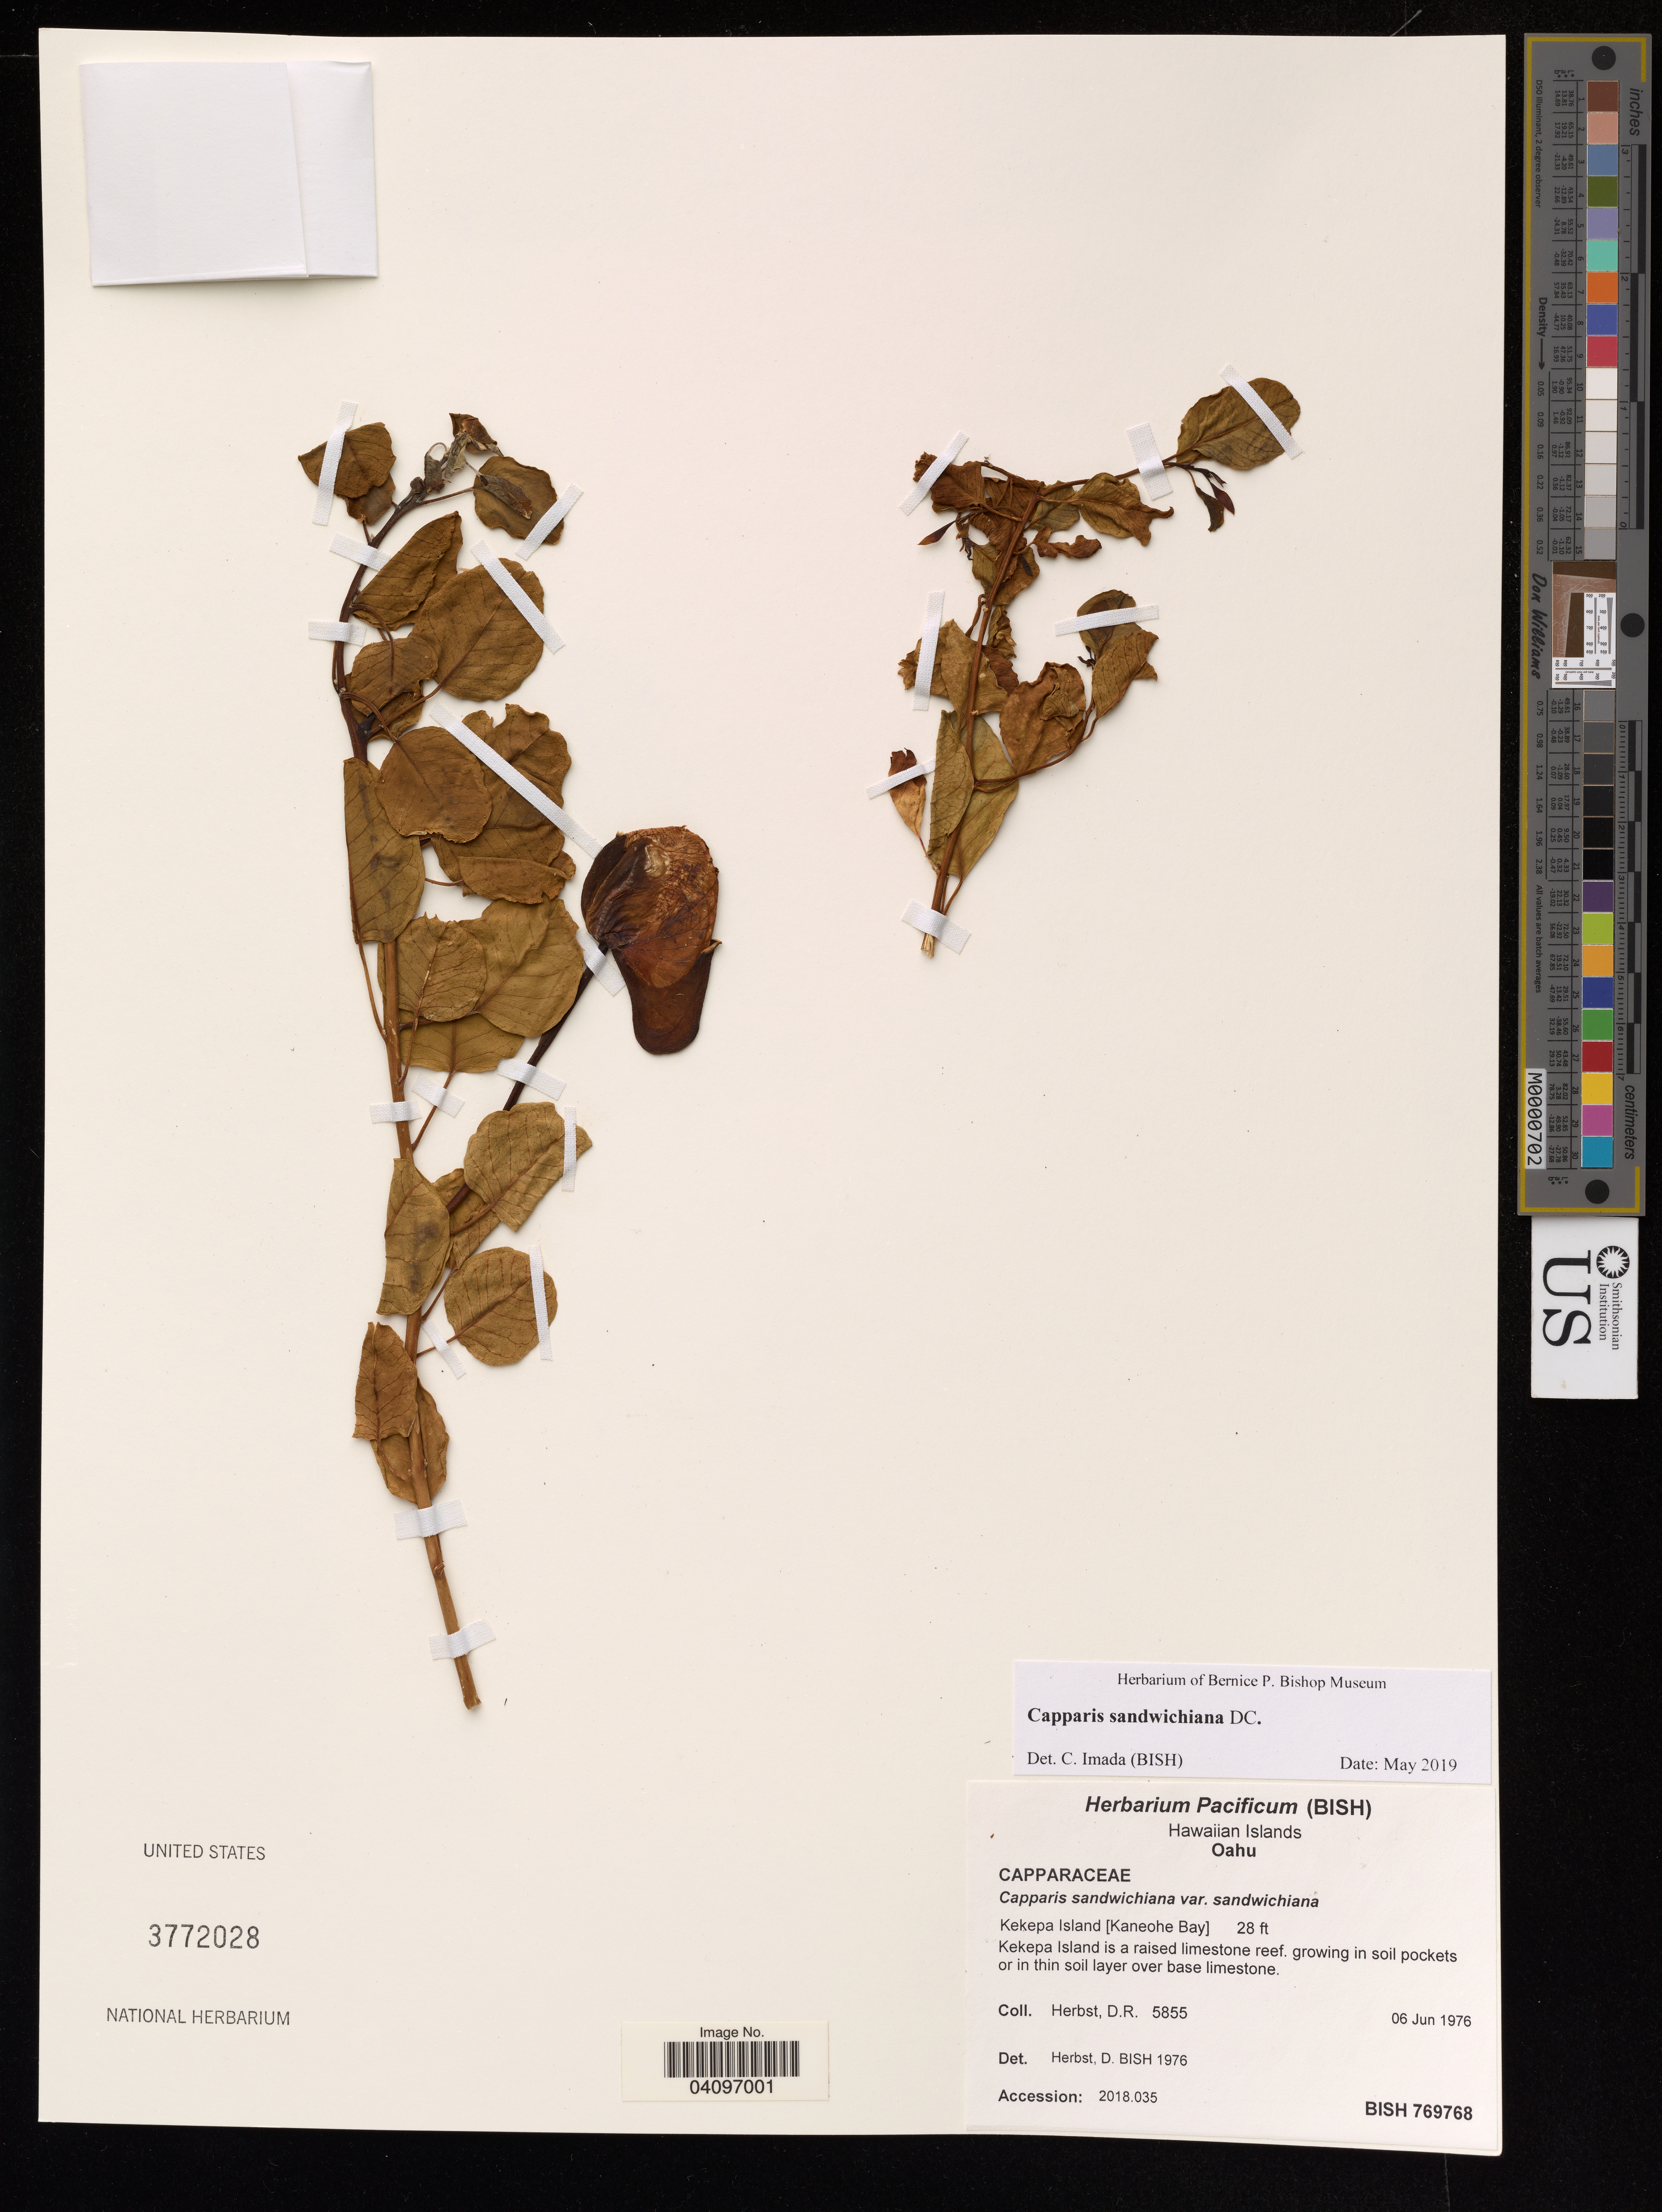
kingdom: Plantae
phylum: Tracheophyta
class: Magnoliopsida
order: Brassicales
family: Capparaceae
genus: Capparis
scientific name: Capparis sandwichiana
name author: DC.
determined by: Imada, C. T.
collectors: D. R. Herbst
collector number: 5855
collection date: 1976-06-06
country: United States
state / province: Hawaii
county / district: Honolulu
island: Oahu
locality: Kekepa Island (Kaneohe Bay), raised limestone reef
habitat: Soil pockets over limestone base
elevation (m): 9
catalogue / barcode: US 3772028